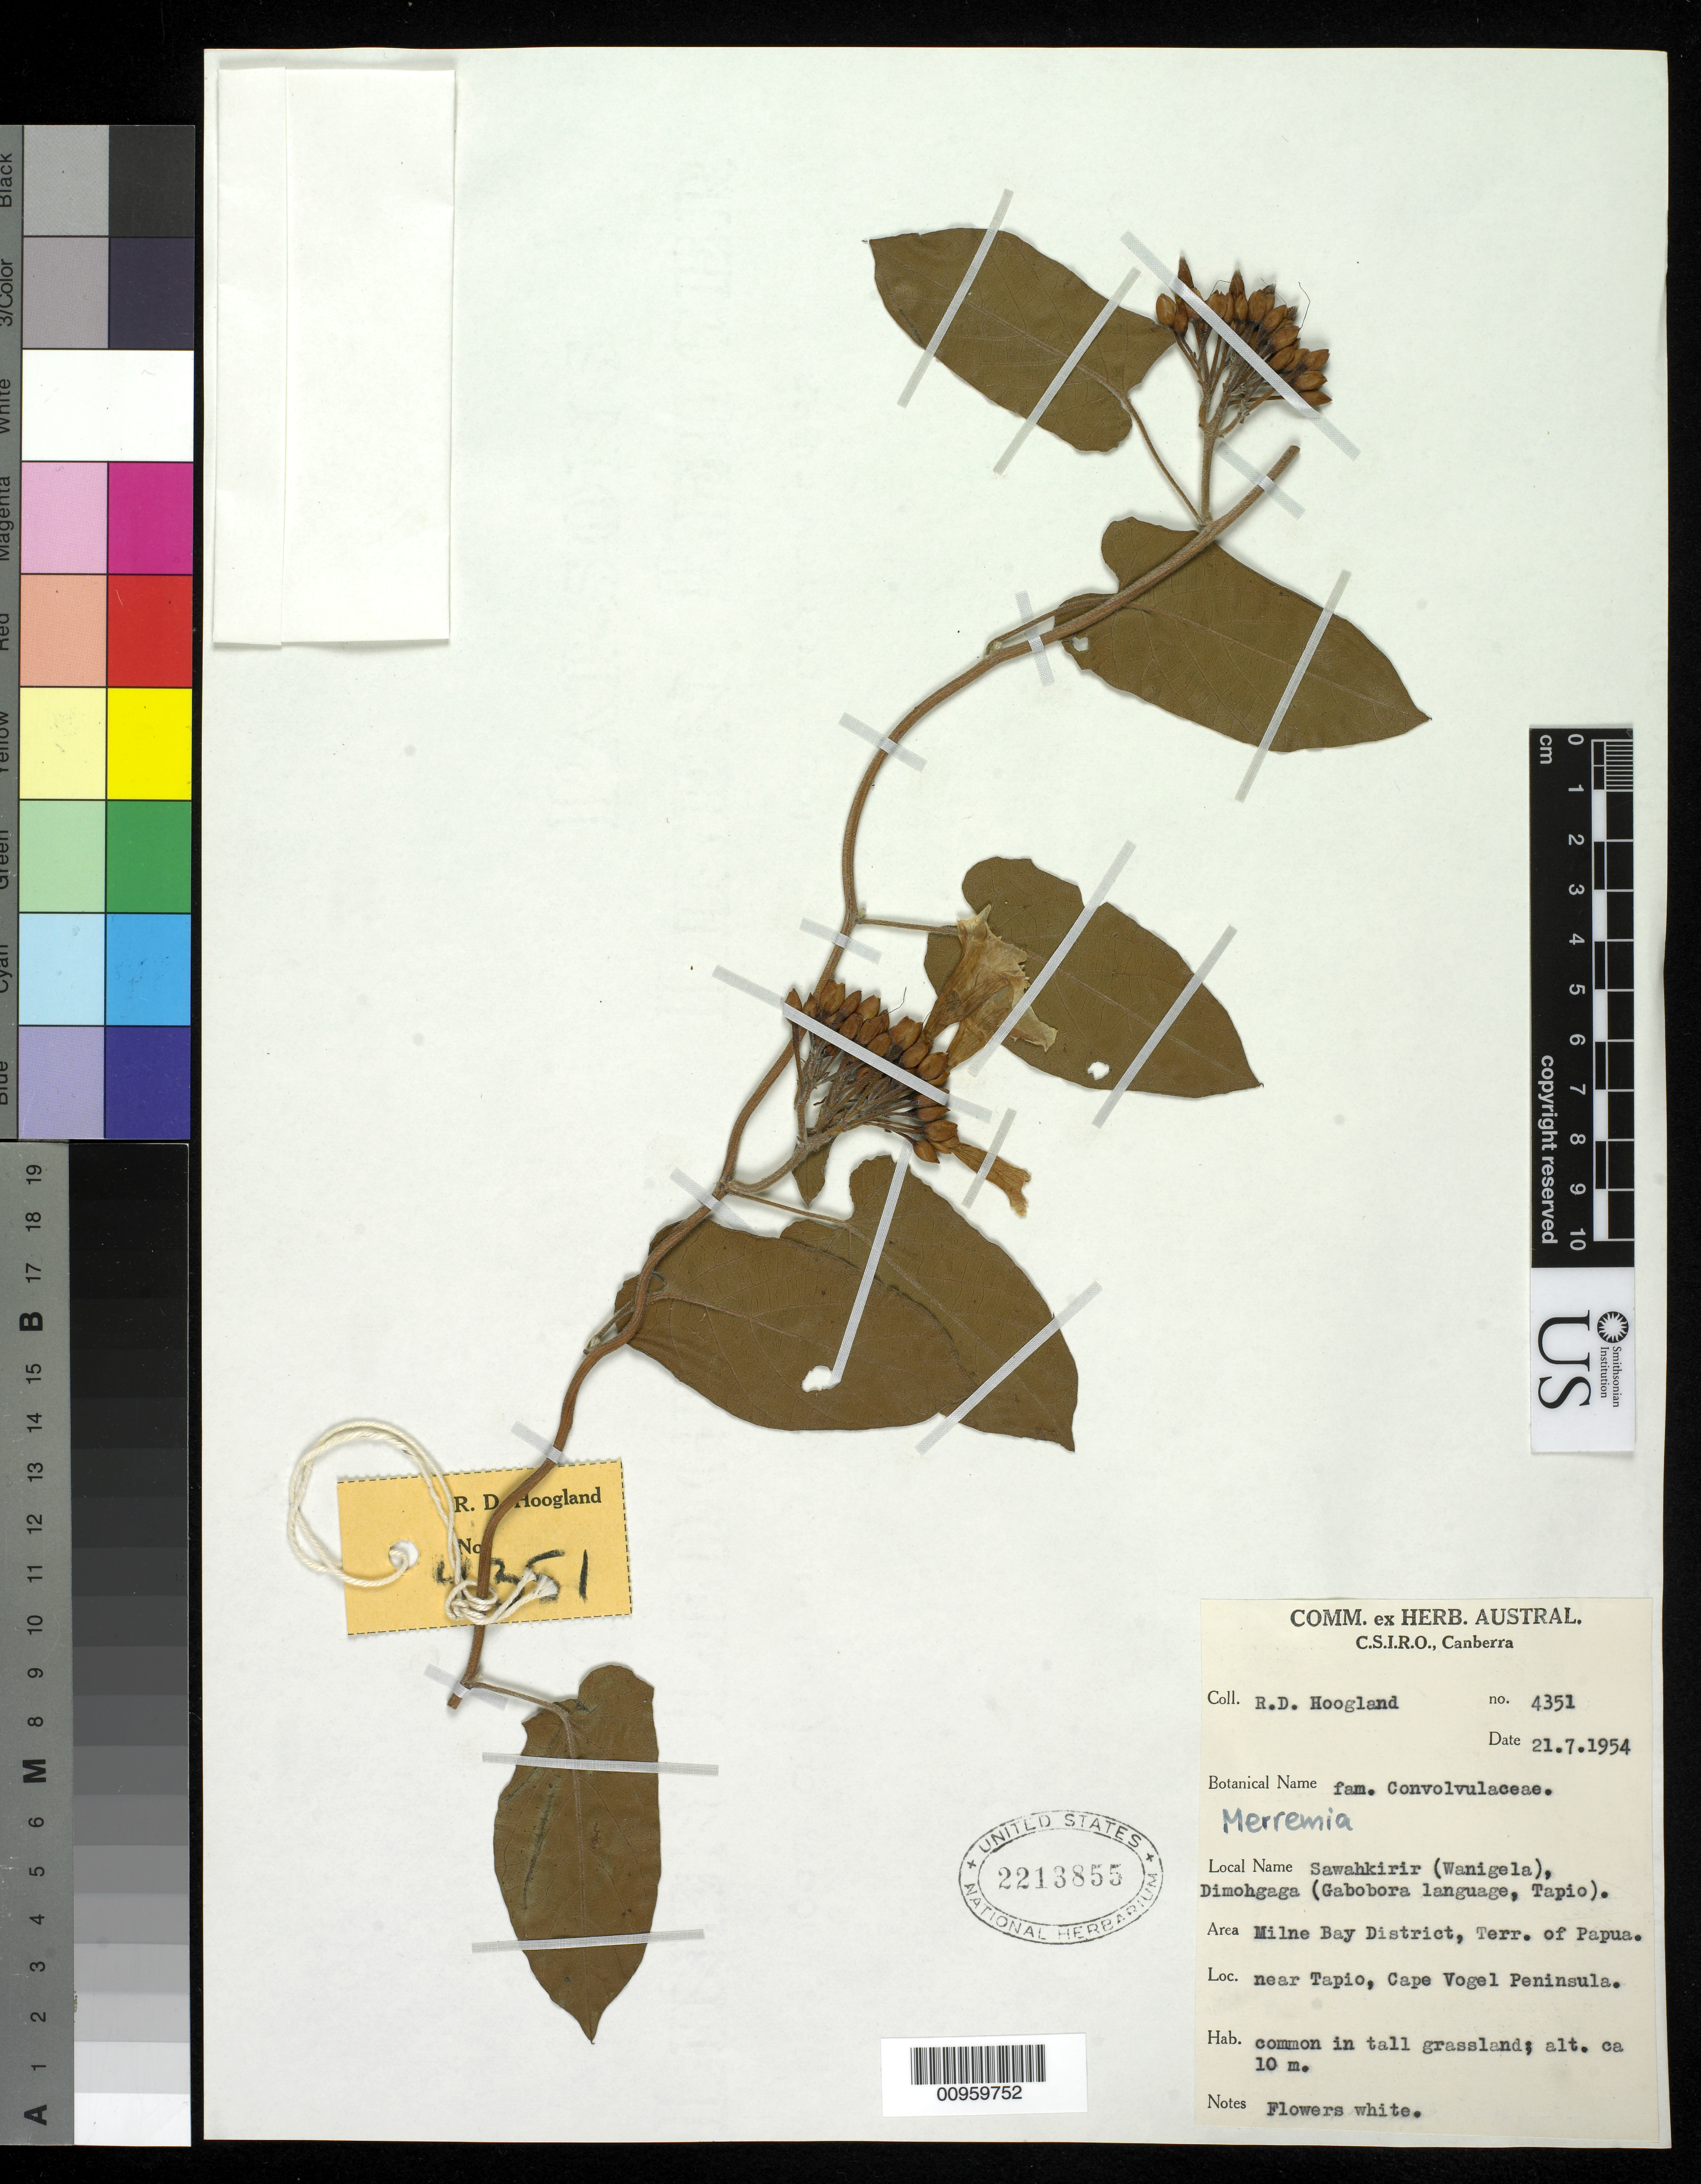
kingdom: Plantae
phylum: Tracheophyta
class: Magnoliopsida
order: Solanales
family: Convolvulaceae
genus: Camonea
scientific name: Camonea pilosa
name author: (Houtt.) A. R. Simões & Staples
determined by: Strong, Mark T., (BOT), Smithsonian Institution - National Museum of Natural History (UNITED STATES)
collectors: R. D. Hoogland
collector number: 4351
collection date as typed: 21 Jul 1954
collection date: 1954-07-21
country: Papua New Guinea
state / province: Milne Bay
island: New Guinea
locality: near Tapio, Cape Vogel Peninsula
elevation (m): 10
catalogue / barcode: US 2213855